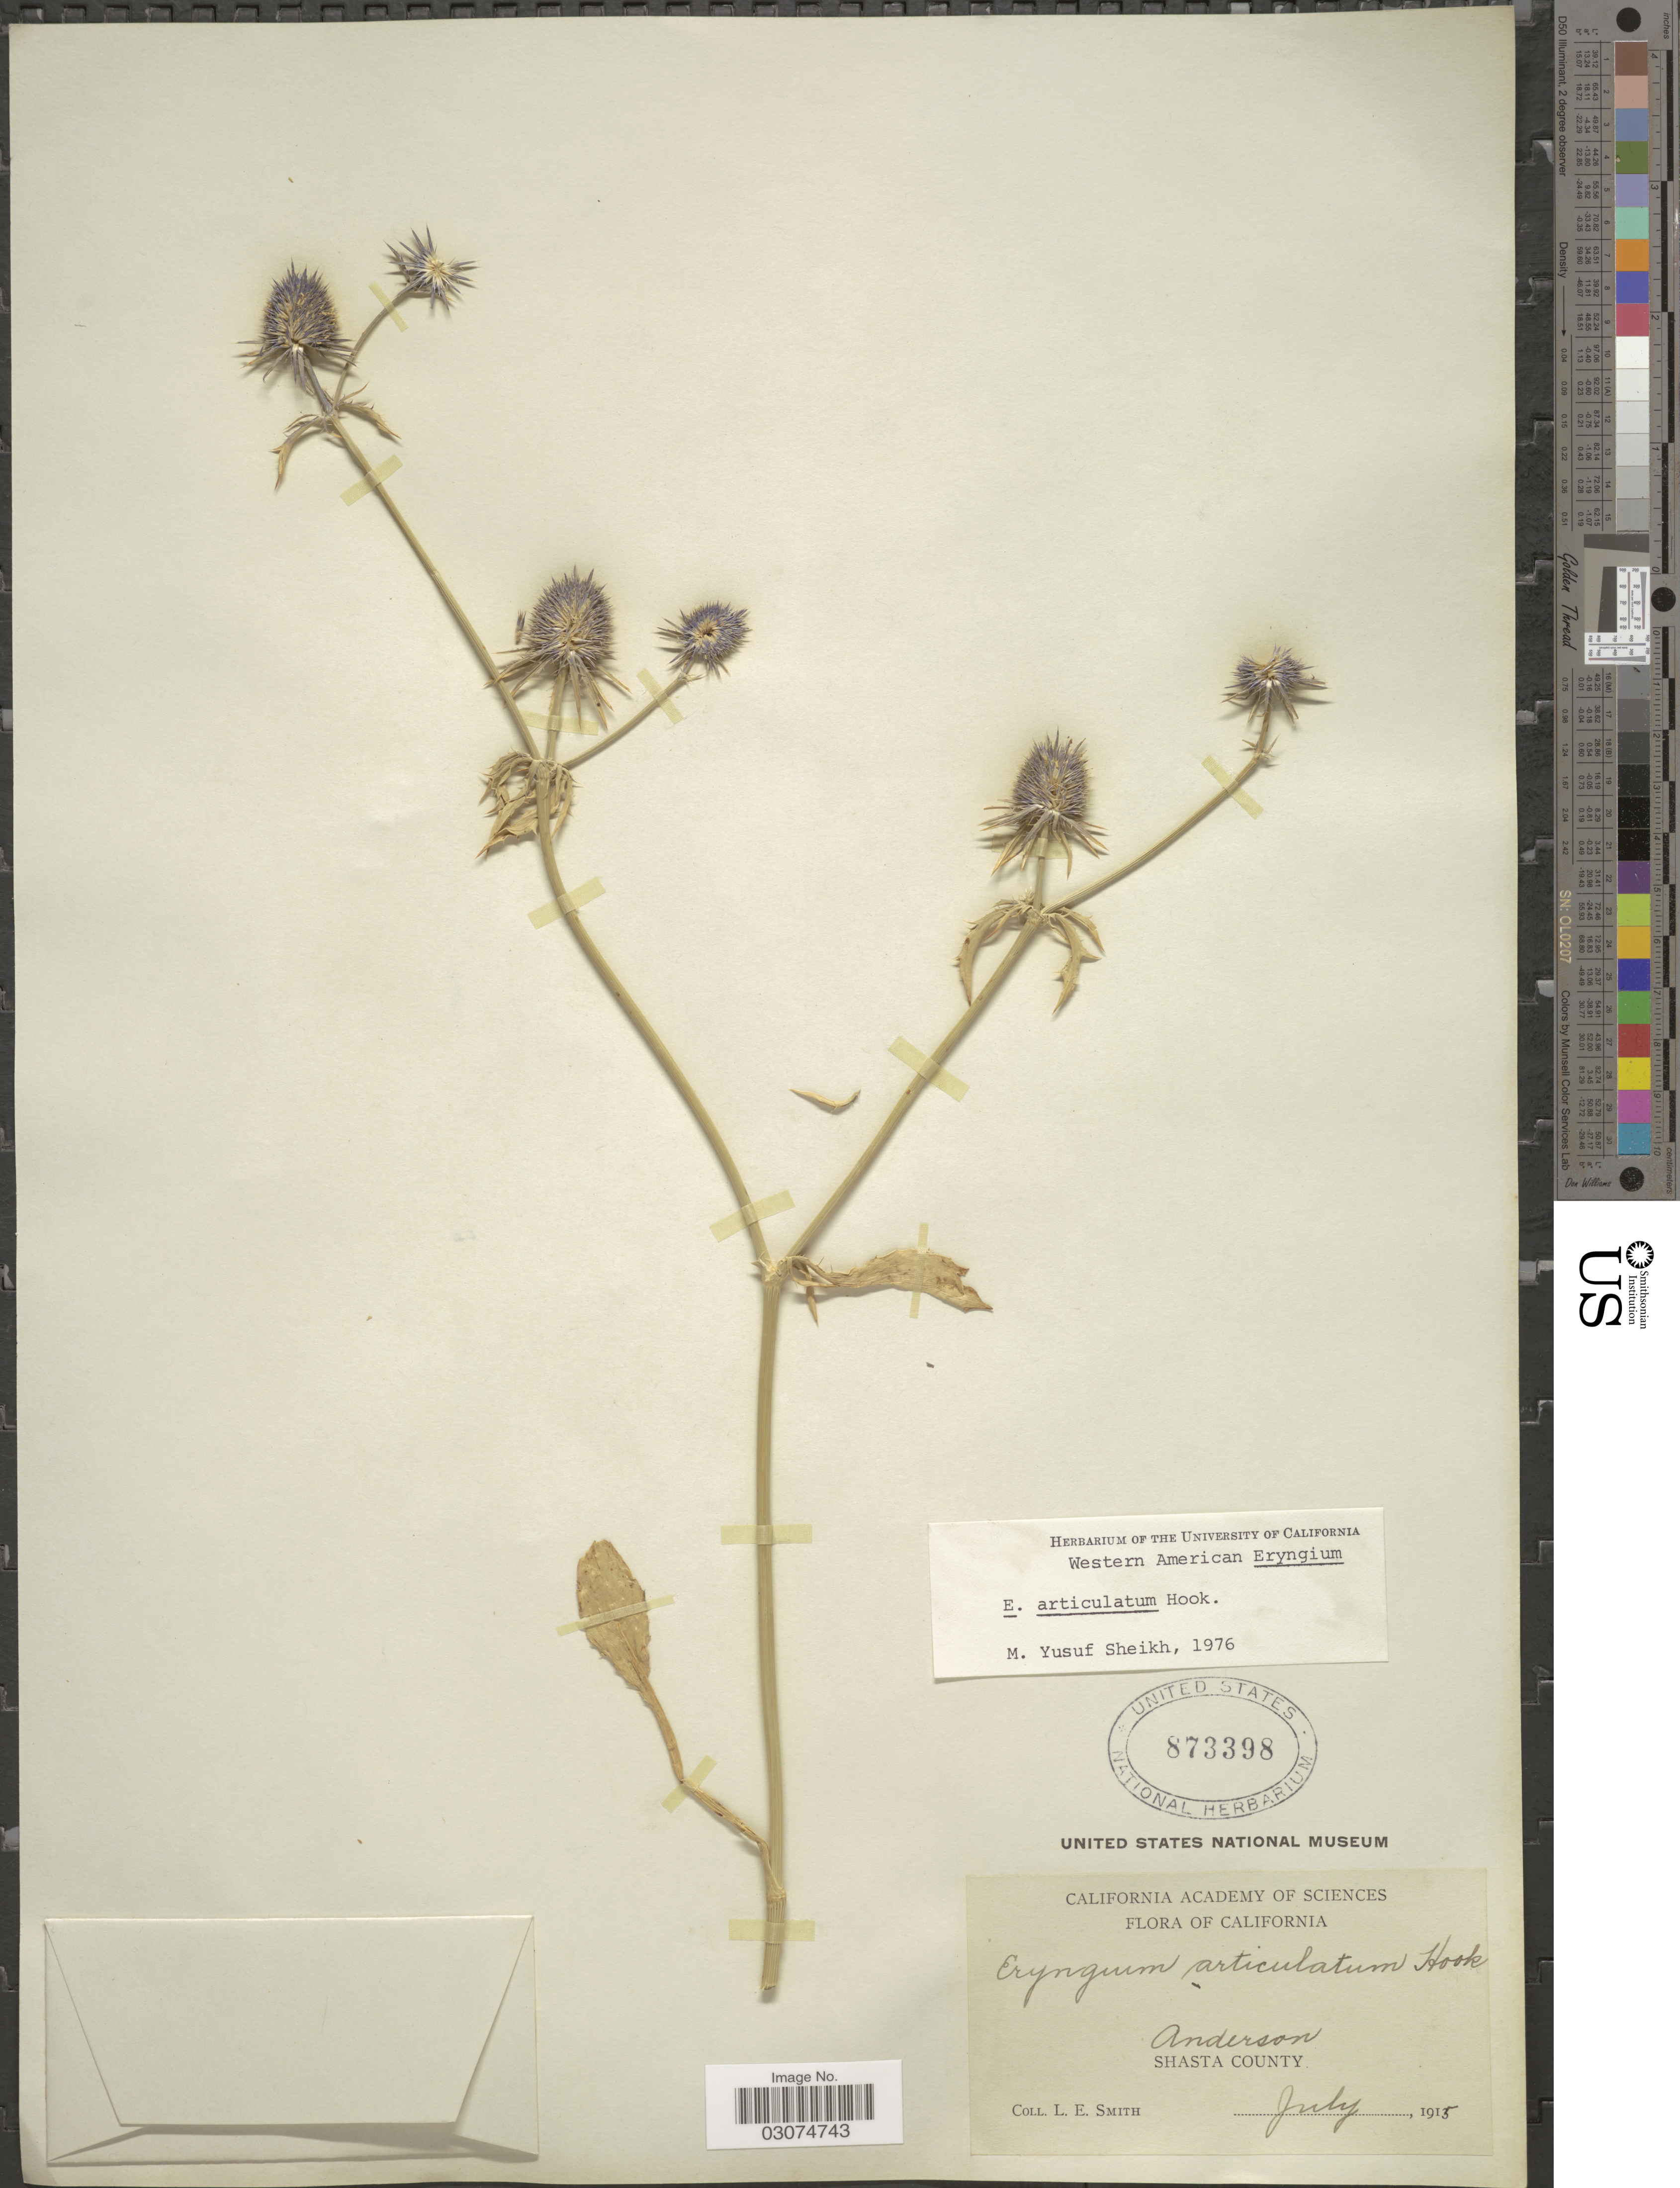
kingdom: Plantae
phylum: Tracheophyta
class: Magnoliopsida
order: Apiales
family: Apiaceae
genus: Eryngium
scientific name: Eryngium articulatum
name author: Hook.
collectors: L. E. Smith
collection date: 1915-07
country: United States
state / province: California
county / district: Shasta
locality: Anderson. Shasta County.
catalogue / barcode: US 873398